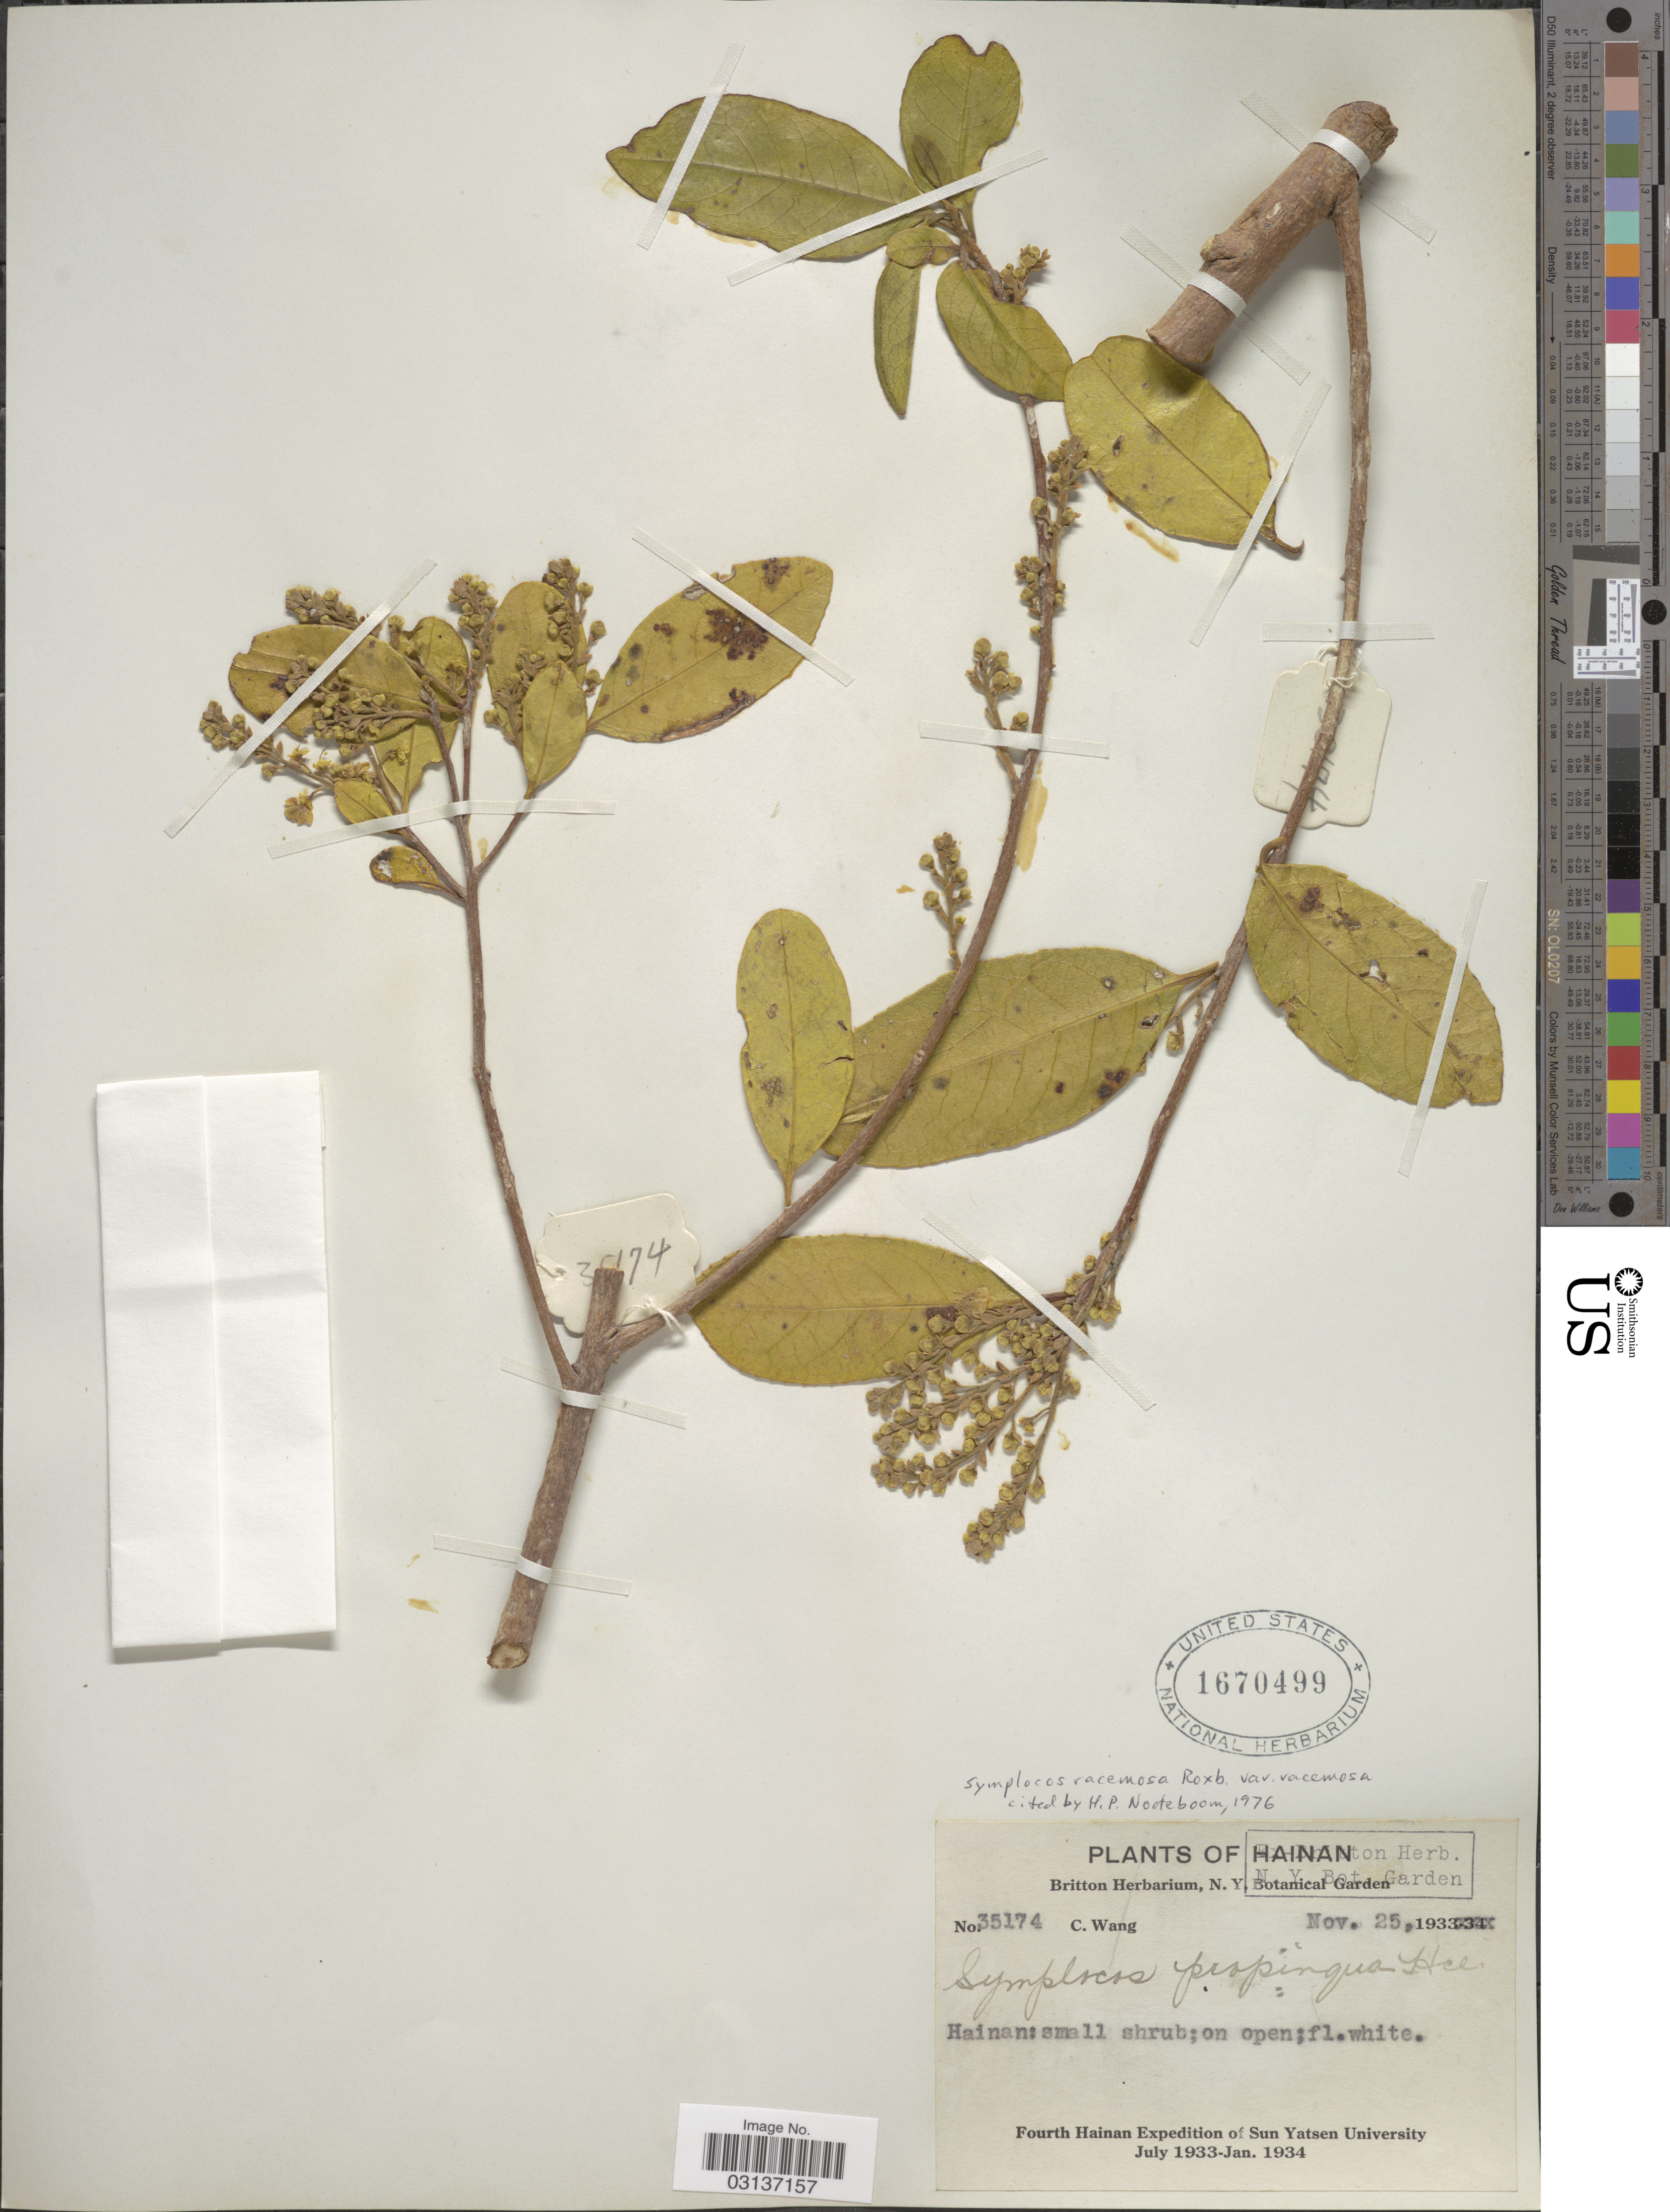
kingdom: Plantae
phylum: Tracheophyta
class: Magnoliopsida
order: Ericales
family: Symplocaceae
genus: Symplocos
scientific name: Symplocos racemosa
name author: Roxb.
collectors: C. Wang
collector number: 35174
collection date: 1933-11-25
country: China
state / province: Hainan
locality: Hainan.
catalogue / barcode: US 1670499